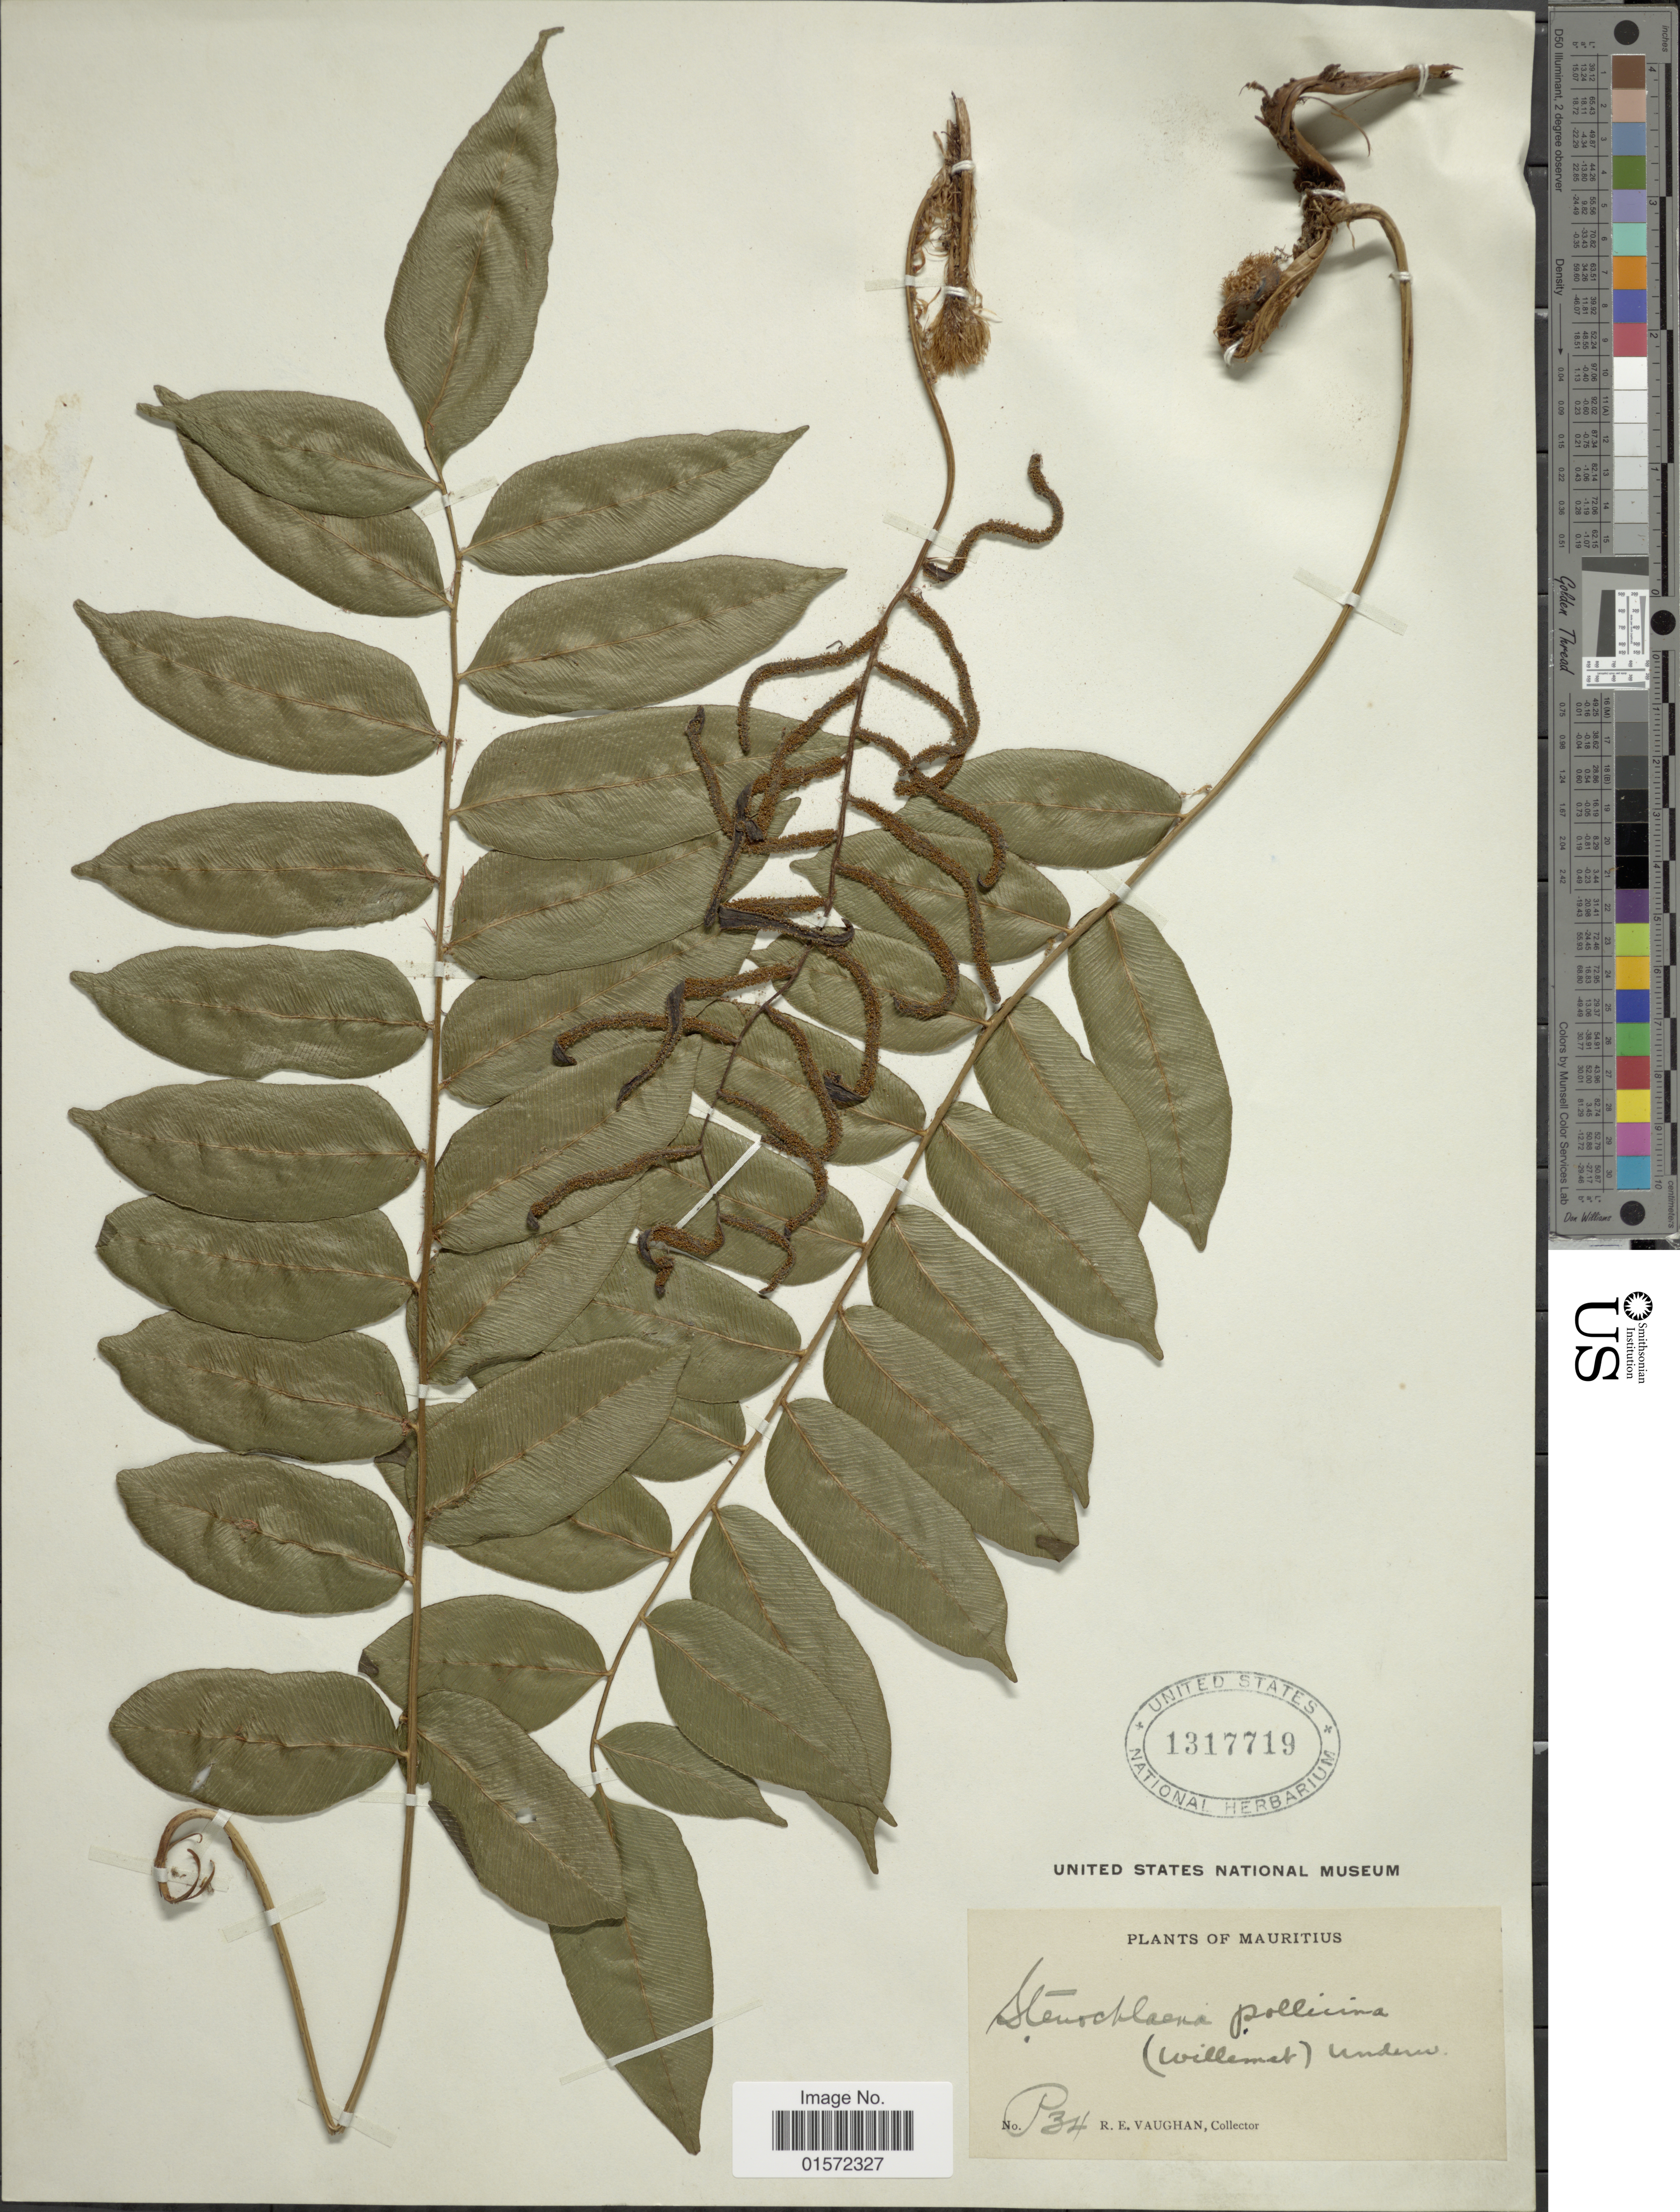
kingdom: Plantae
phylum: Tracheophyta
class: Polypodiopsida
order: Polypodiales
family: Lomariopsidaceae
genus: Lomariopsis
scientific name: Lomariopsis pollicina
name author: P. Willemet ex Kuhn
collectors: R. Vaughan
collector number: P34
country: Mauritius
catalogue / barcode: US 1317719